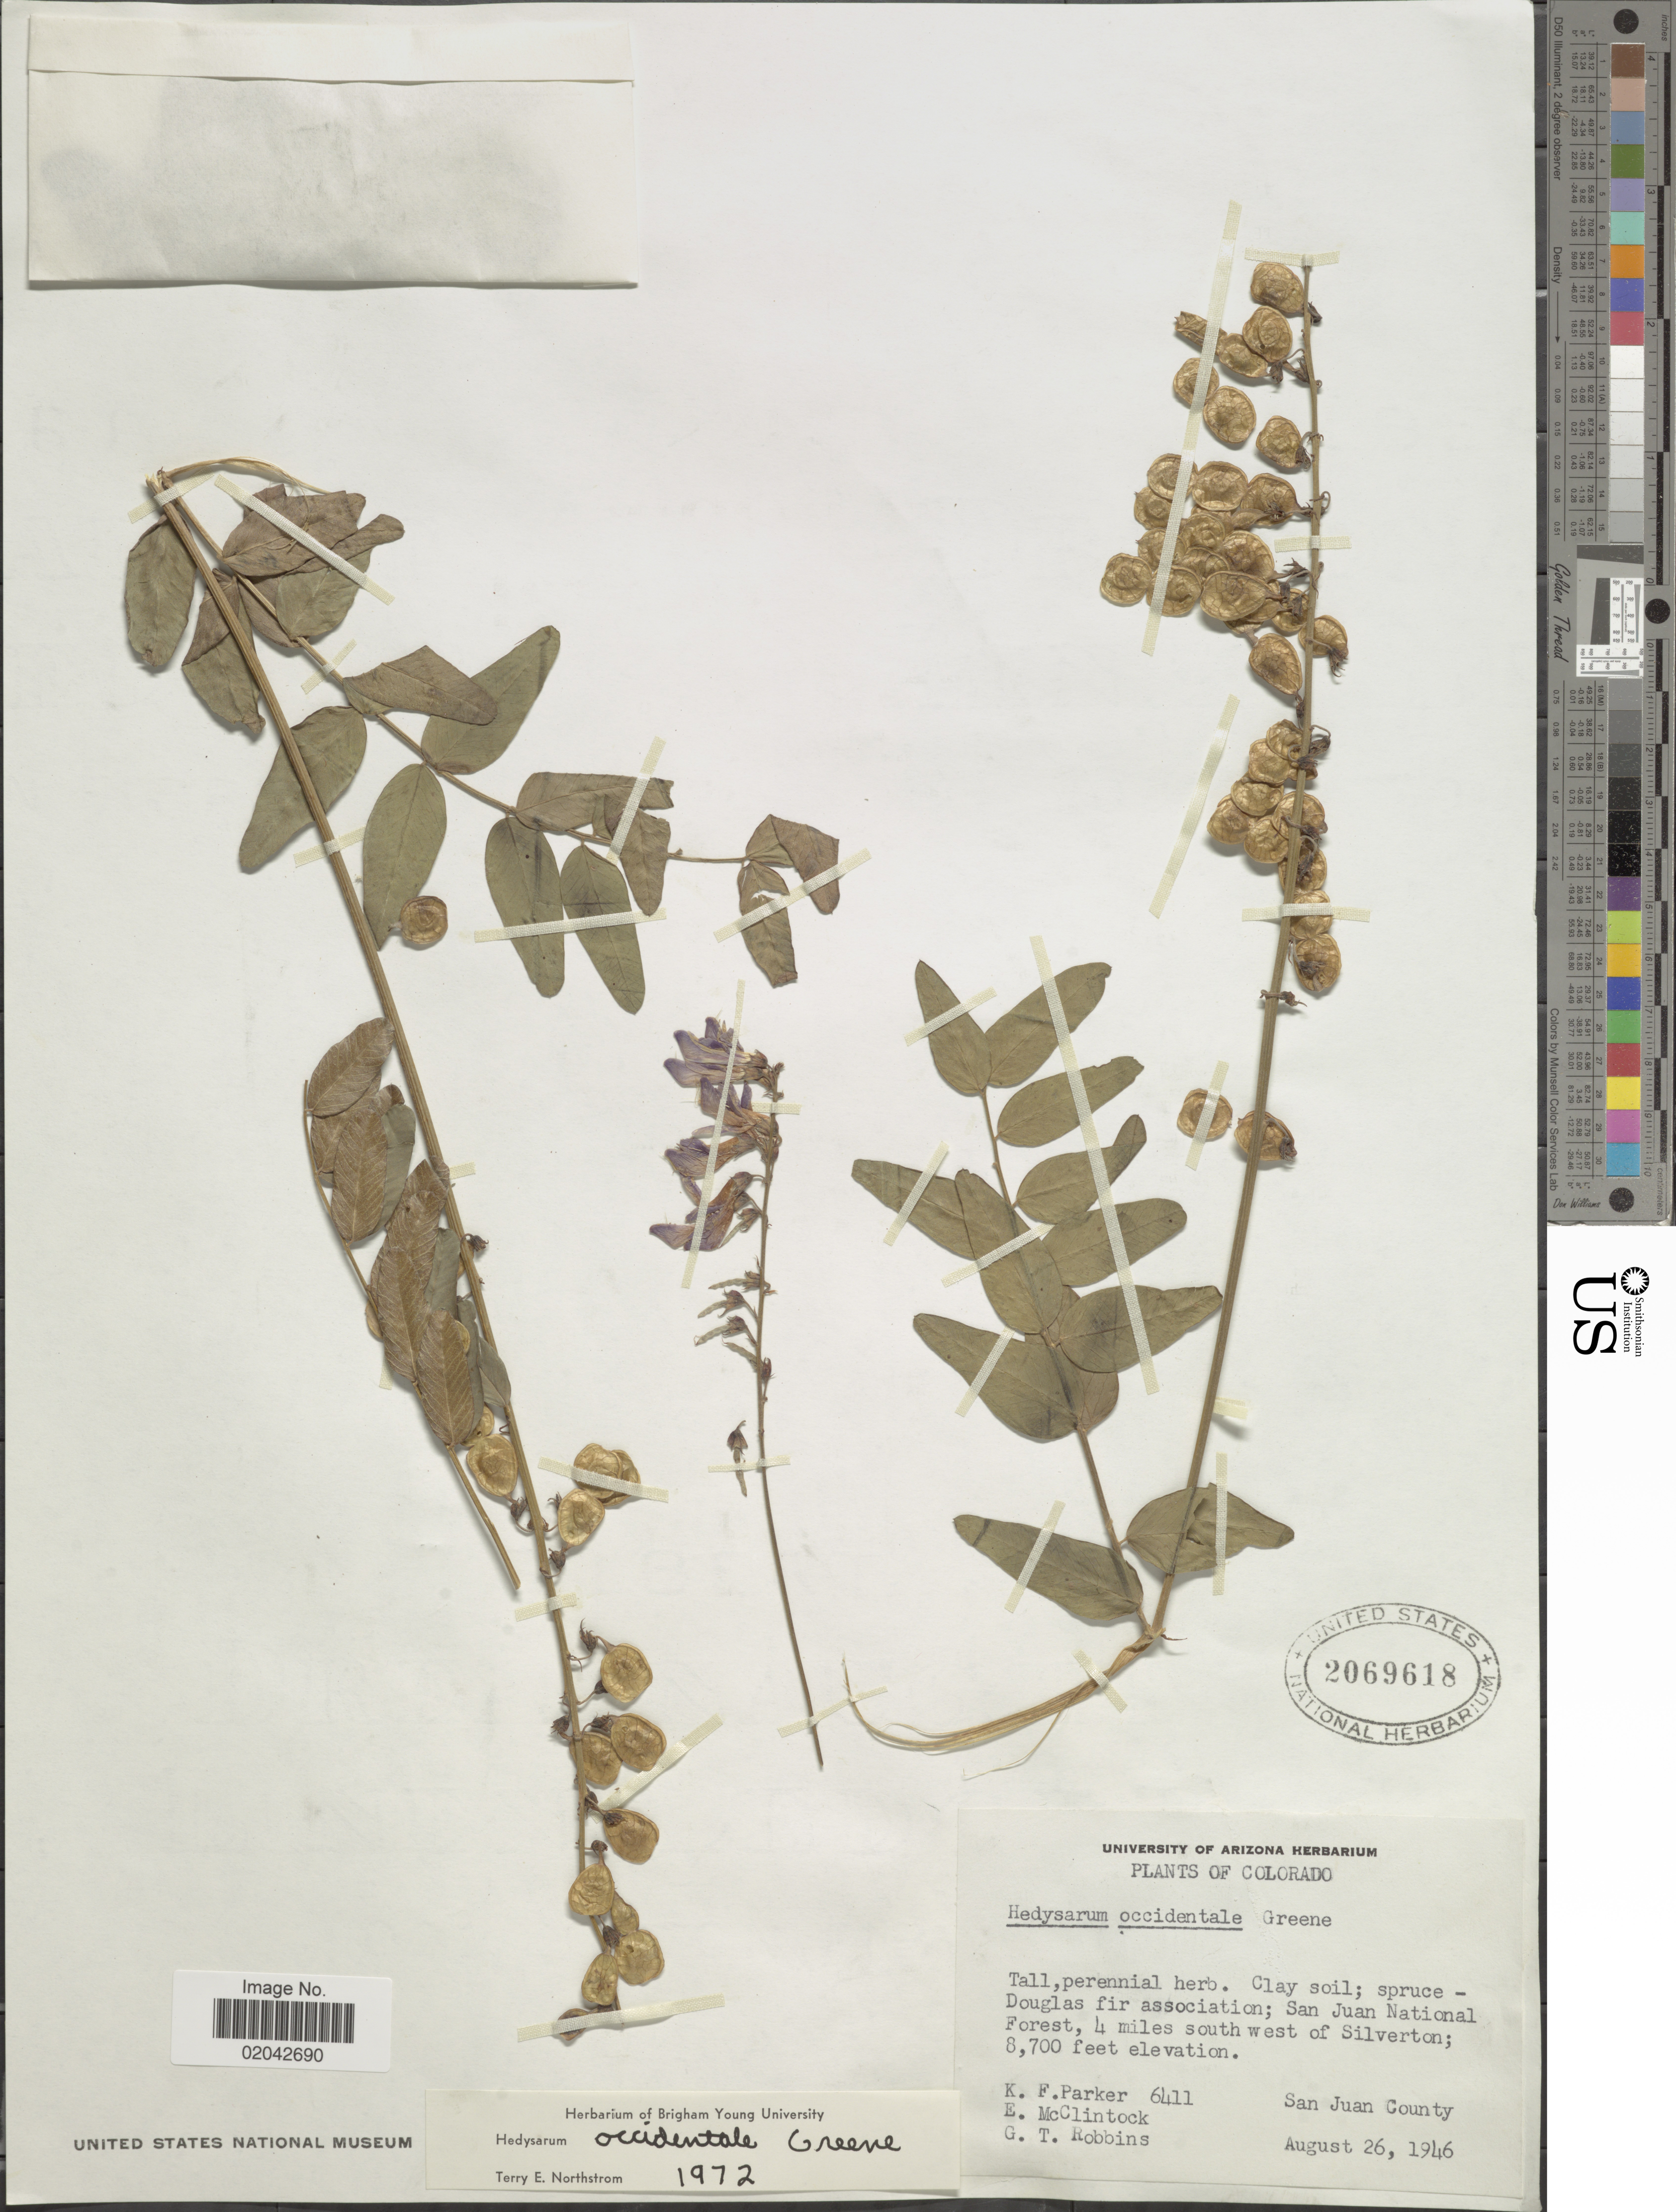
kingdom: Plantae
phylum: Tracheophyta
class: Magnoliopsida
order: Fabales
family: Fabaceae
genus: Hedysarum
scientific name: Hedysarum occidentale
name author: Greene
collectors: K. F. Parker, E. McClintock & G. T. Robbins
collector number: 6411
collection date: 1946-08-26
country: United States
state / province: Colorado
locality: San Juan National Forest, 4 miles southwest of Silverton, San Juan County.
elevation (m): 2652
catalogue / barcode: US 2069618